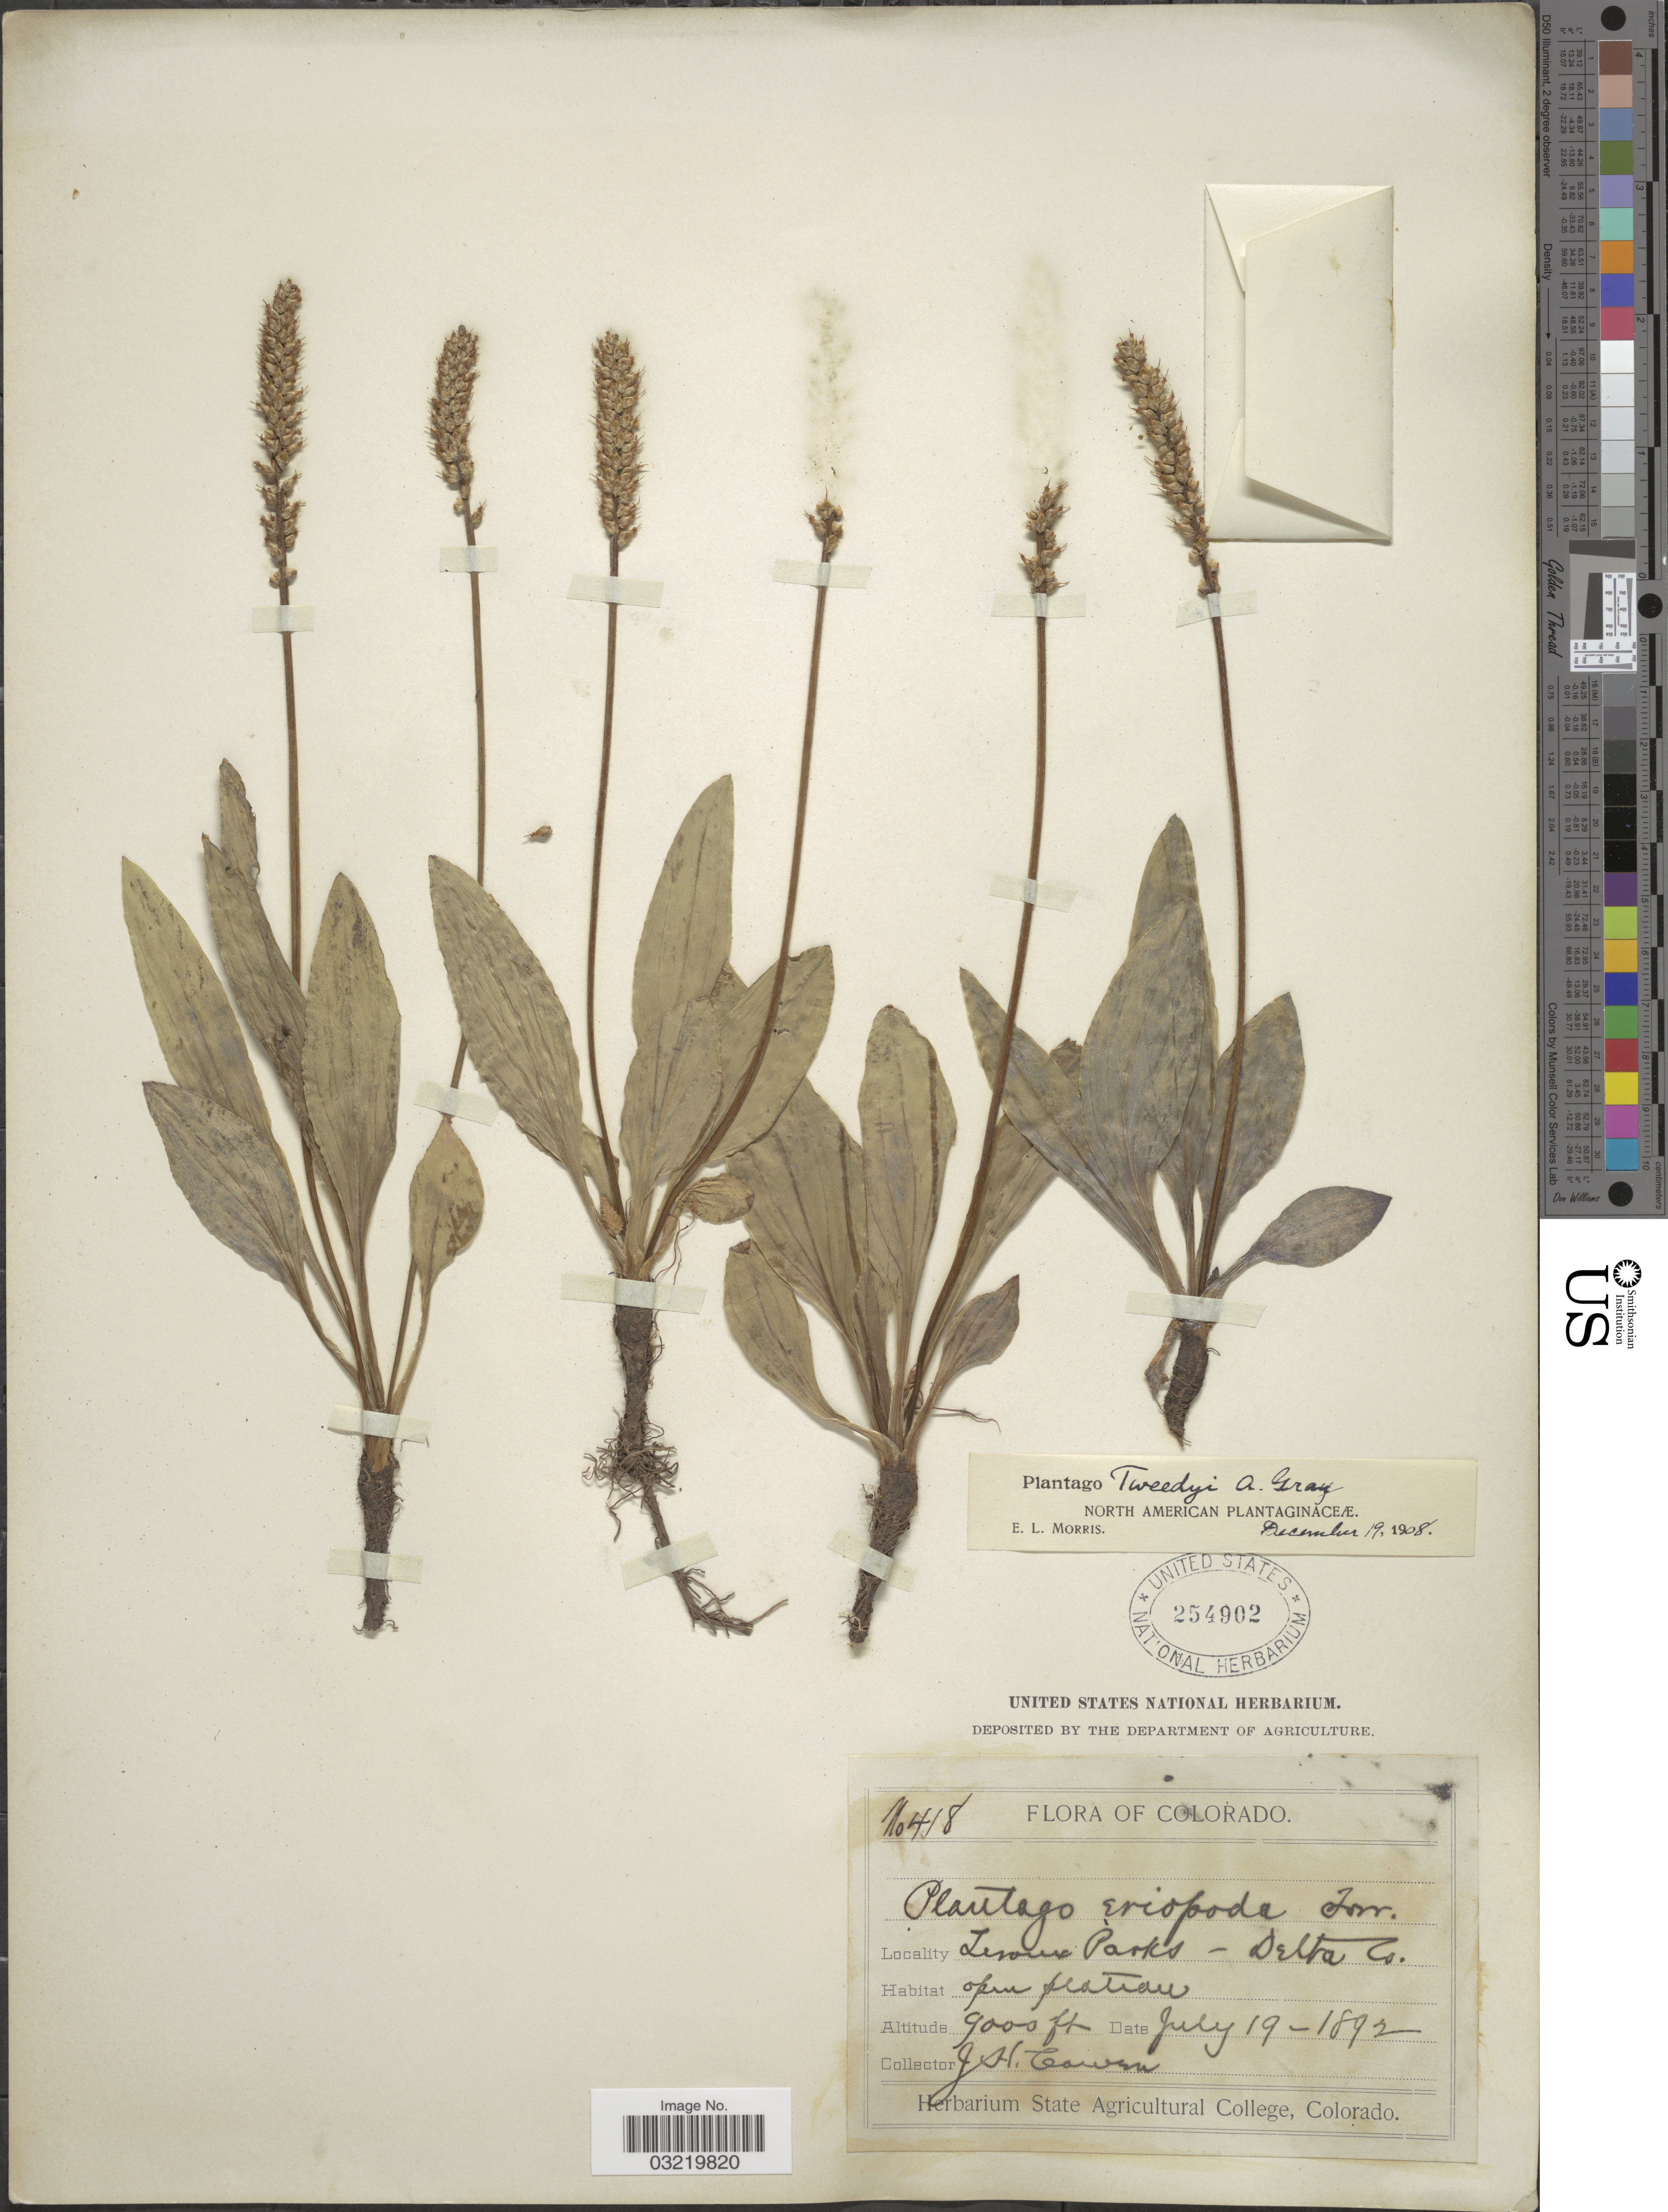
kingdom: Plantae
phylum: Tracheophyta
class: Magnoliopsida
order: Lamiales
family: Plantaginaceae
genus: Plantago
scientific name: Plantago tweedyi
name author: A. Gray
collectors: J. H. Cowen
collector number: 418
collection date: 1892-07-19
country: United States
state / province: Colorado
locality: Leroux Parks - Delta Co.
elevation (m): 2743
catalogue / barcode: US 254902